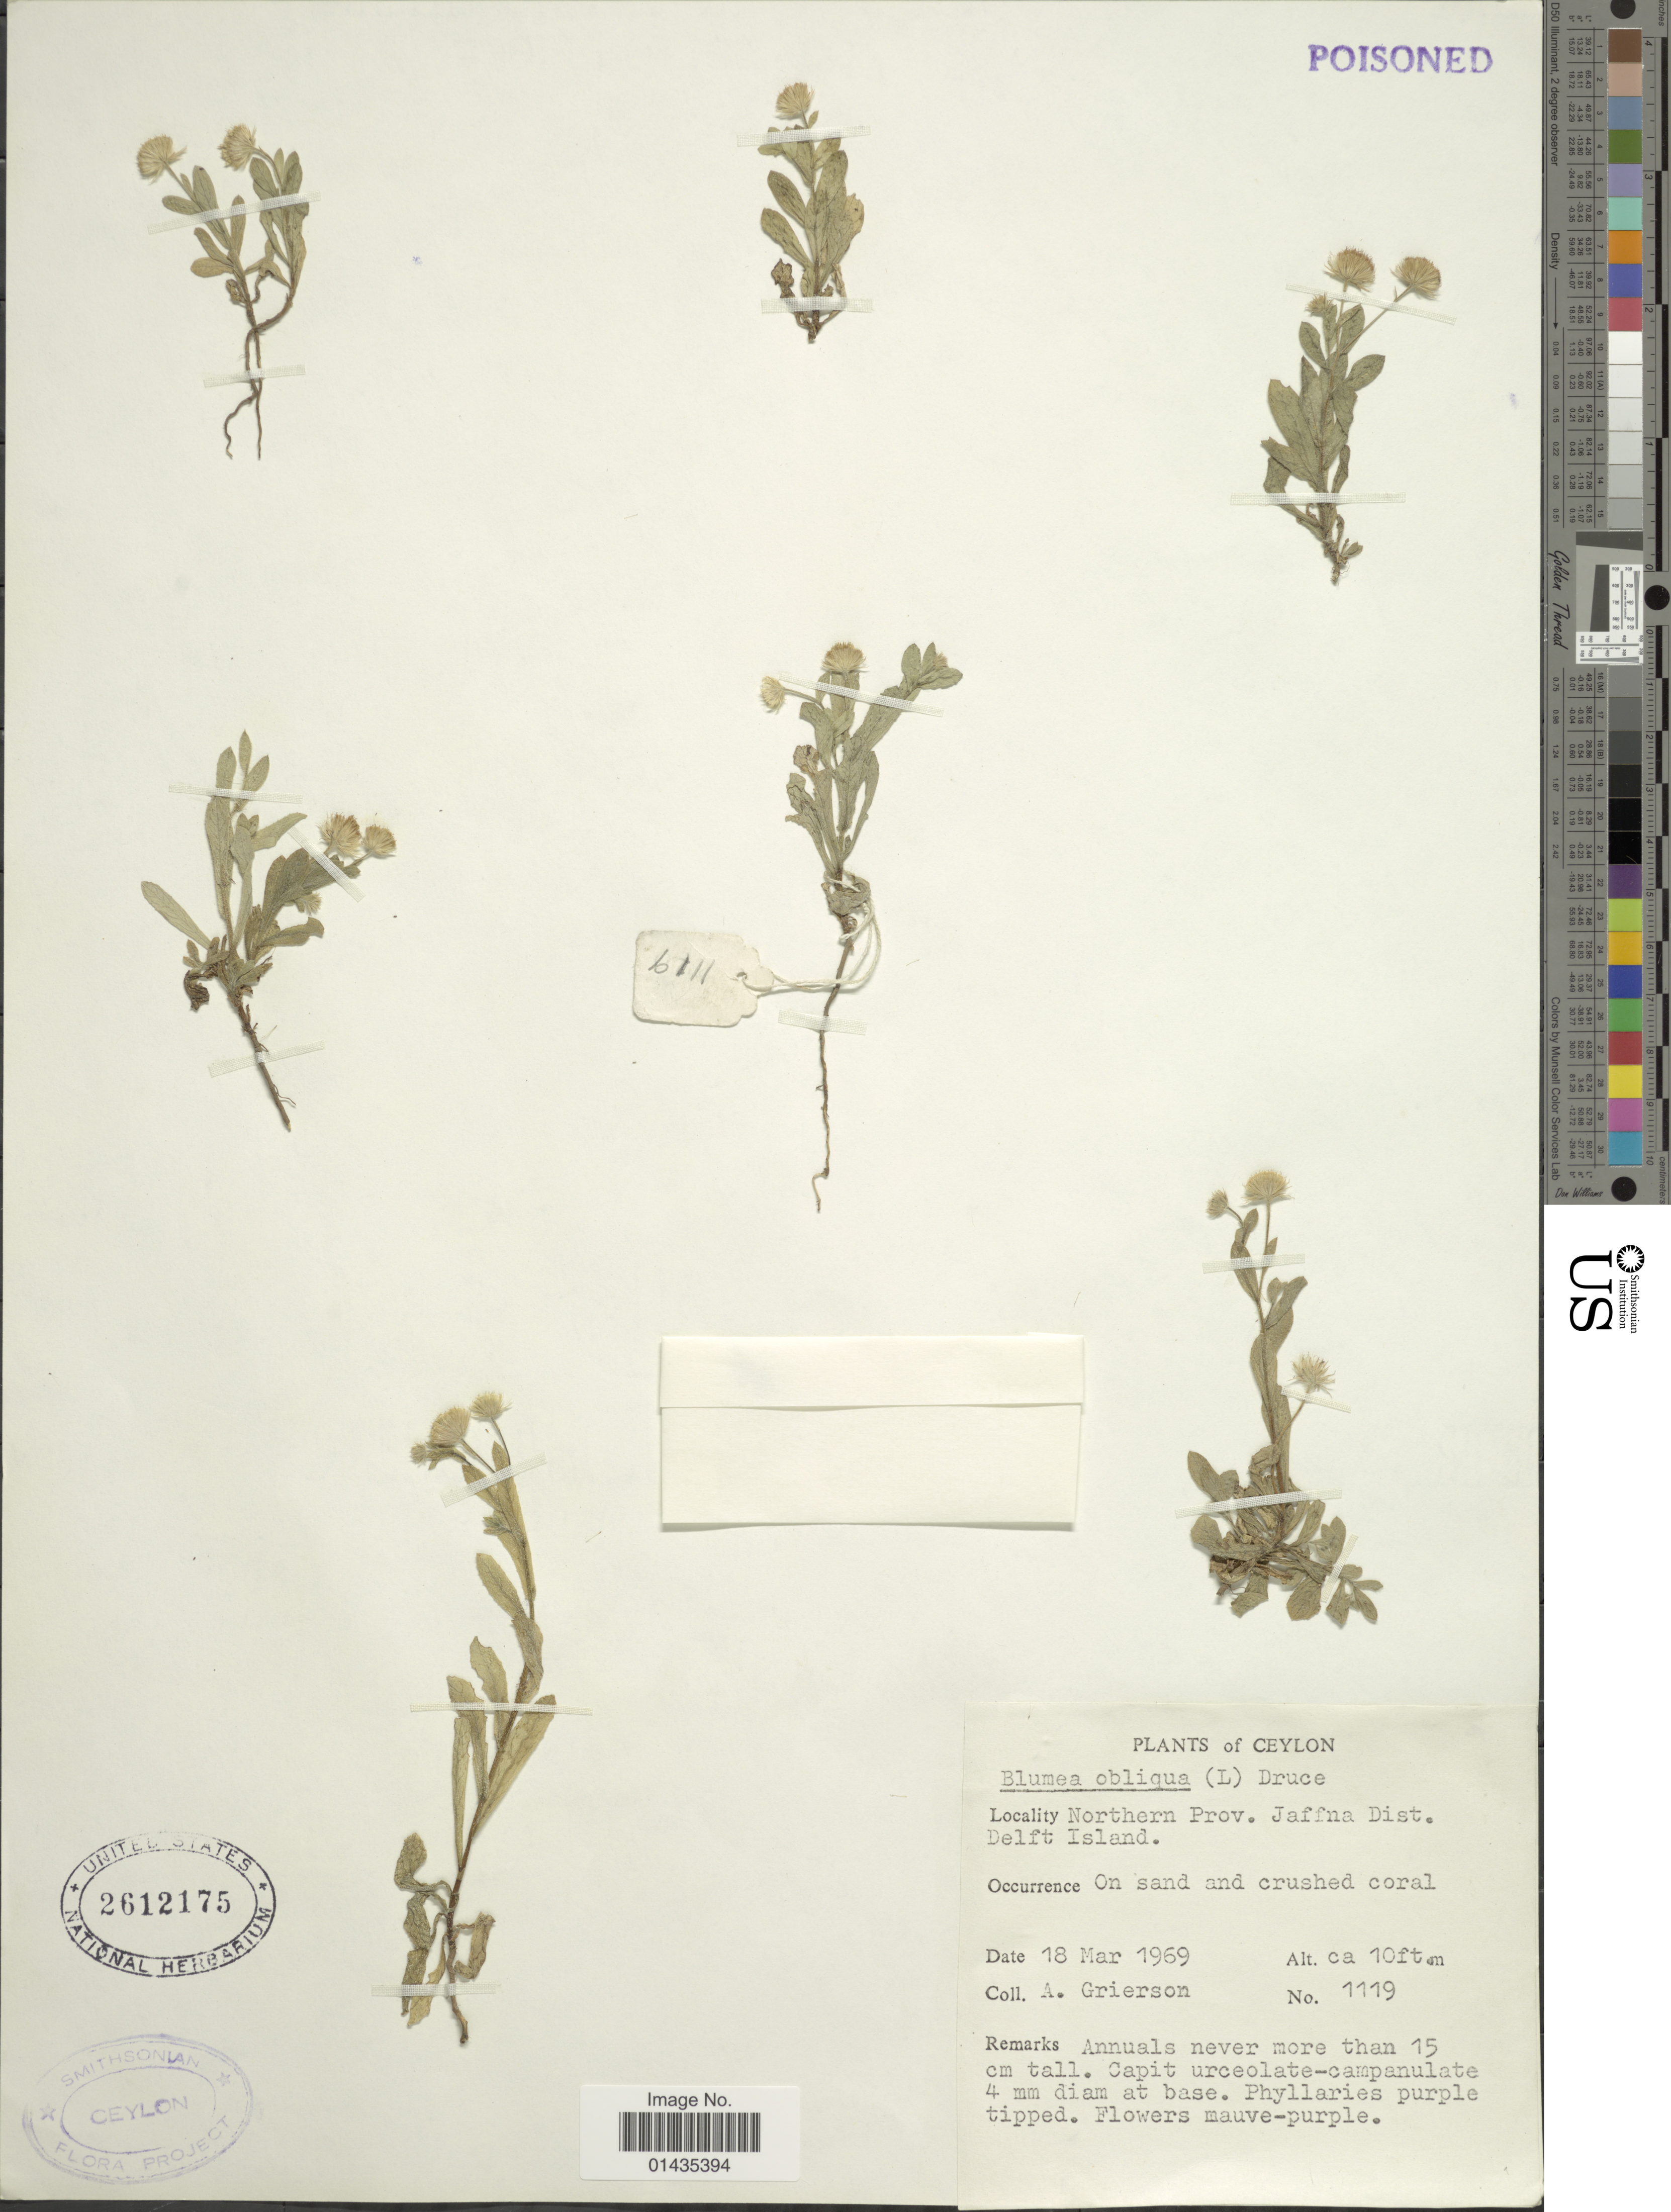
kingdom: Plantae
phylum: Tracheophyta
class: Magnoliopsida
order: Asterales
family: Asteraceae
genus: Blumea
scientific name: Blumea obliqua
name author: (L.) Druce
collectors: A. Grierson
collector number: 1119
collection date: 1969-03-18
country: Sri Lanka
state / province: Northern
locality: Ceylon, Jaffna Dist., Delft Island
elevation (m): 3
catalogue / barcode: US 2612175